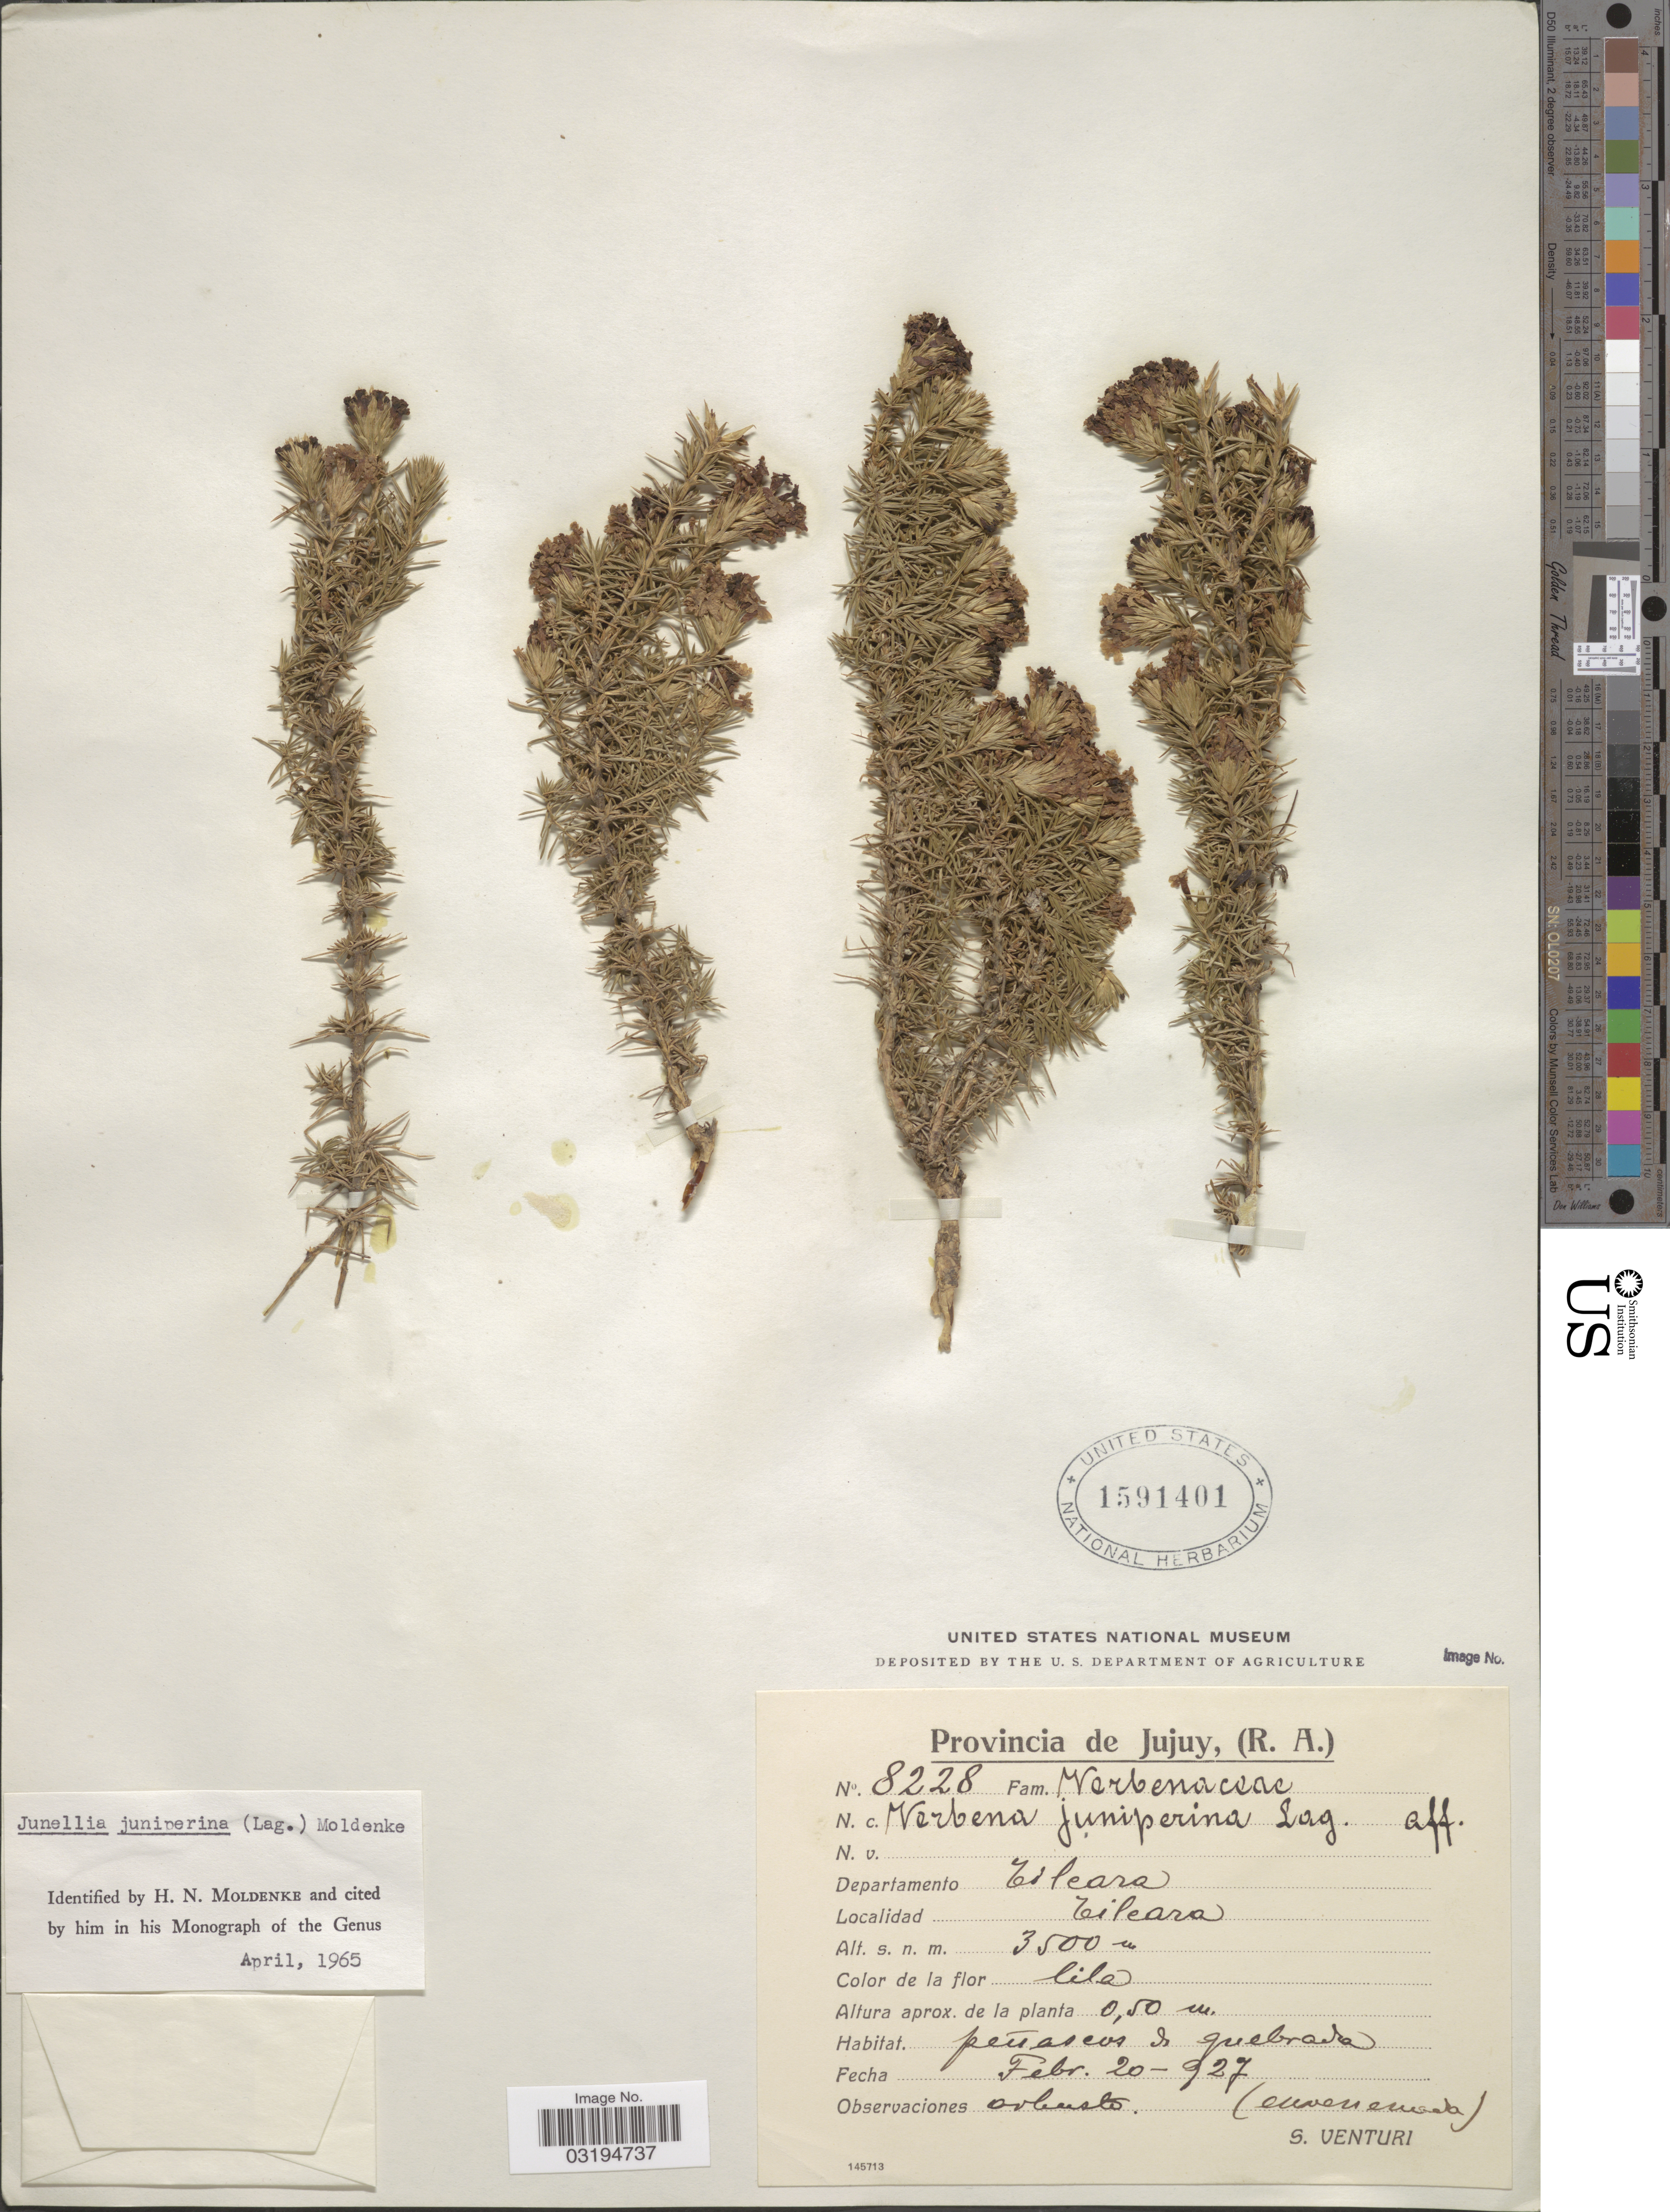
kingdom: Plantae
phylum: Tracheophyta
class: Magnoliopsida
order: Lamiales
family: Verbenaceae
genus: Junellia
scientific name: Junellia juniperina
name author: (Lag.) Moldenke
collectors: S. Venturi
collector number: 8228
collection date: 1927-02-20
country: Argentina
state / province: Jujuy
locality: Departamento Tilcara. Tilcara.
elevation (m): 3500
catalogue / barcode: US 1591401